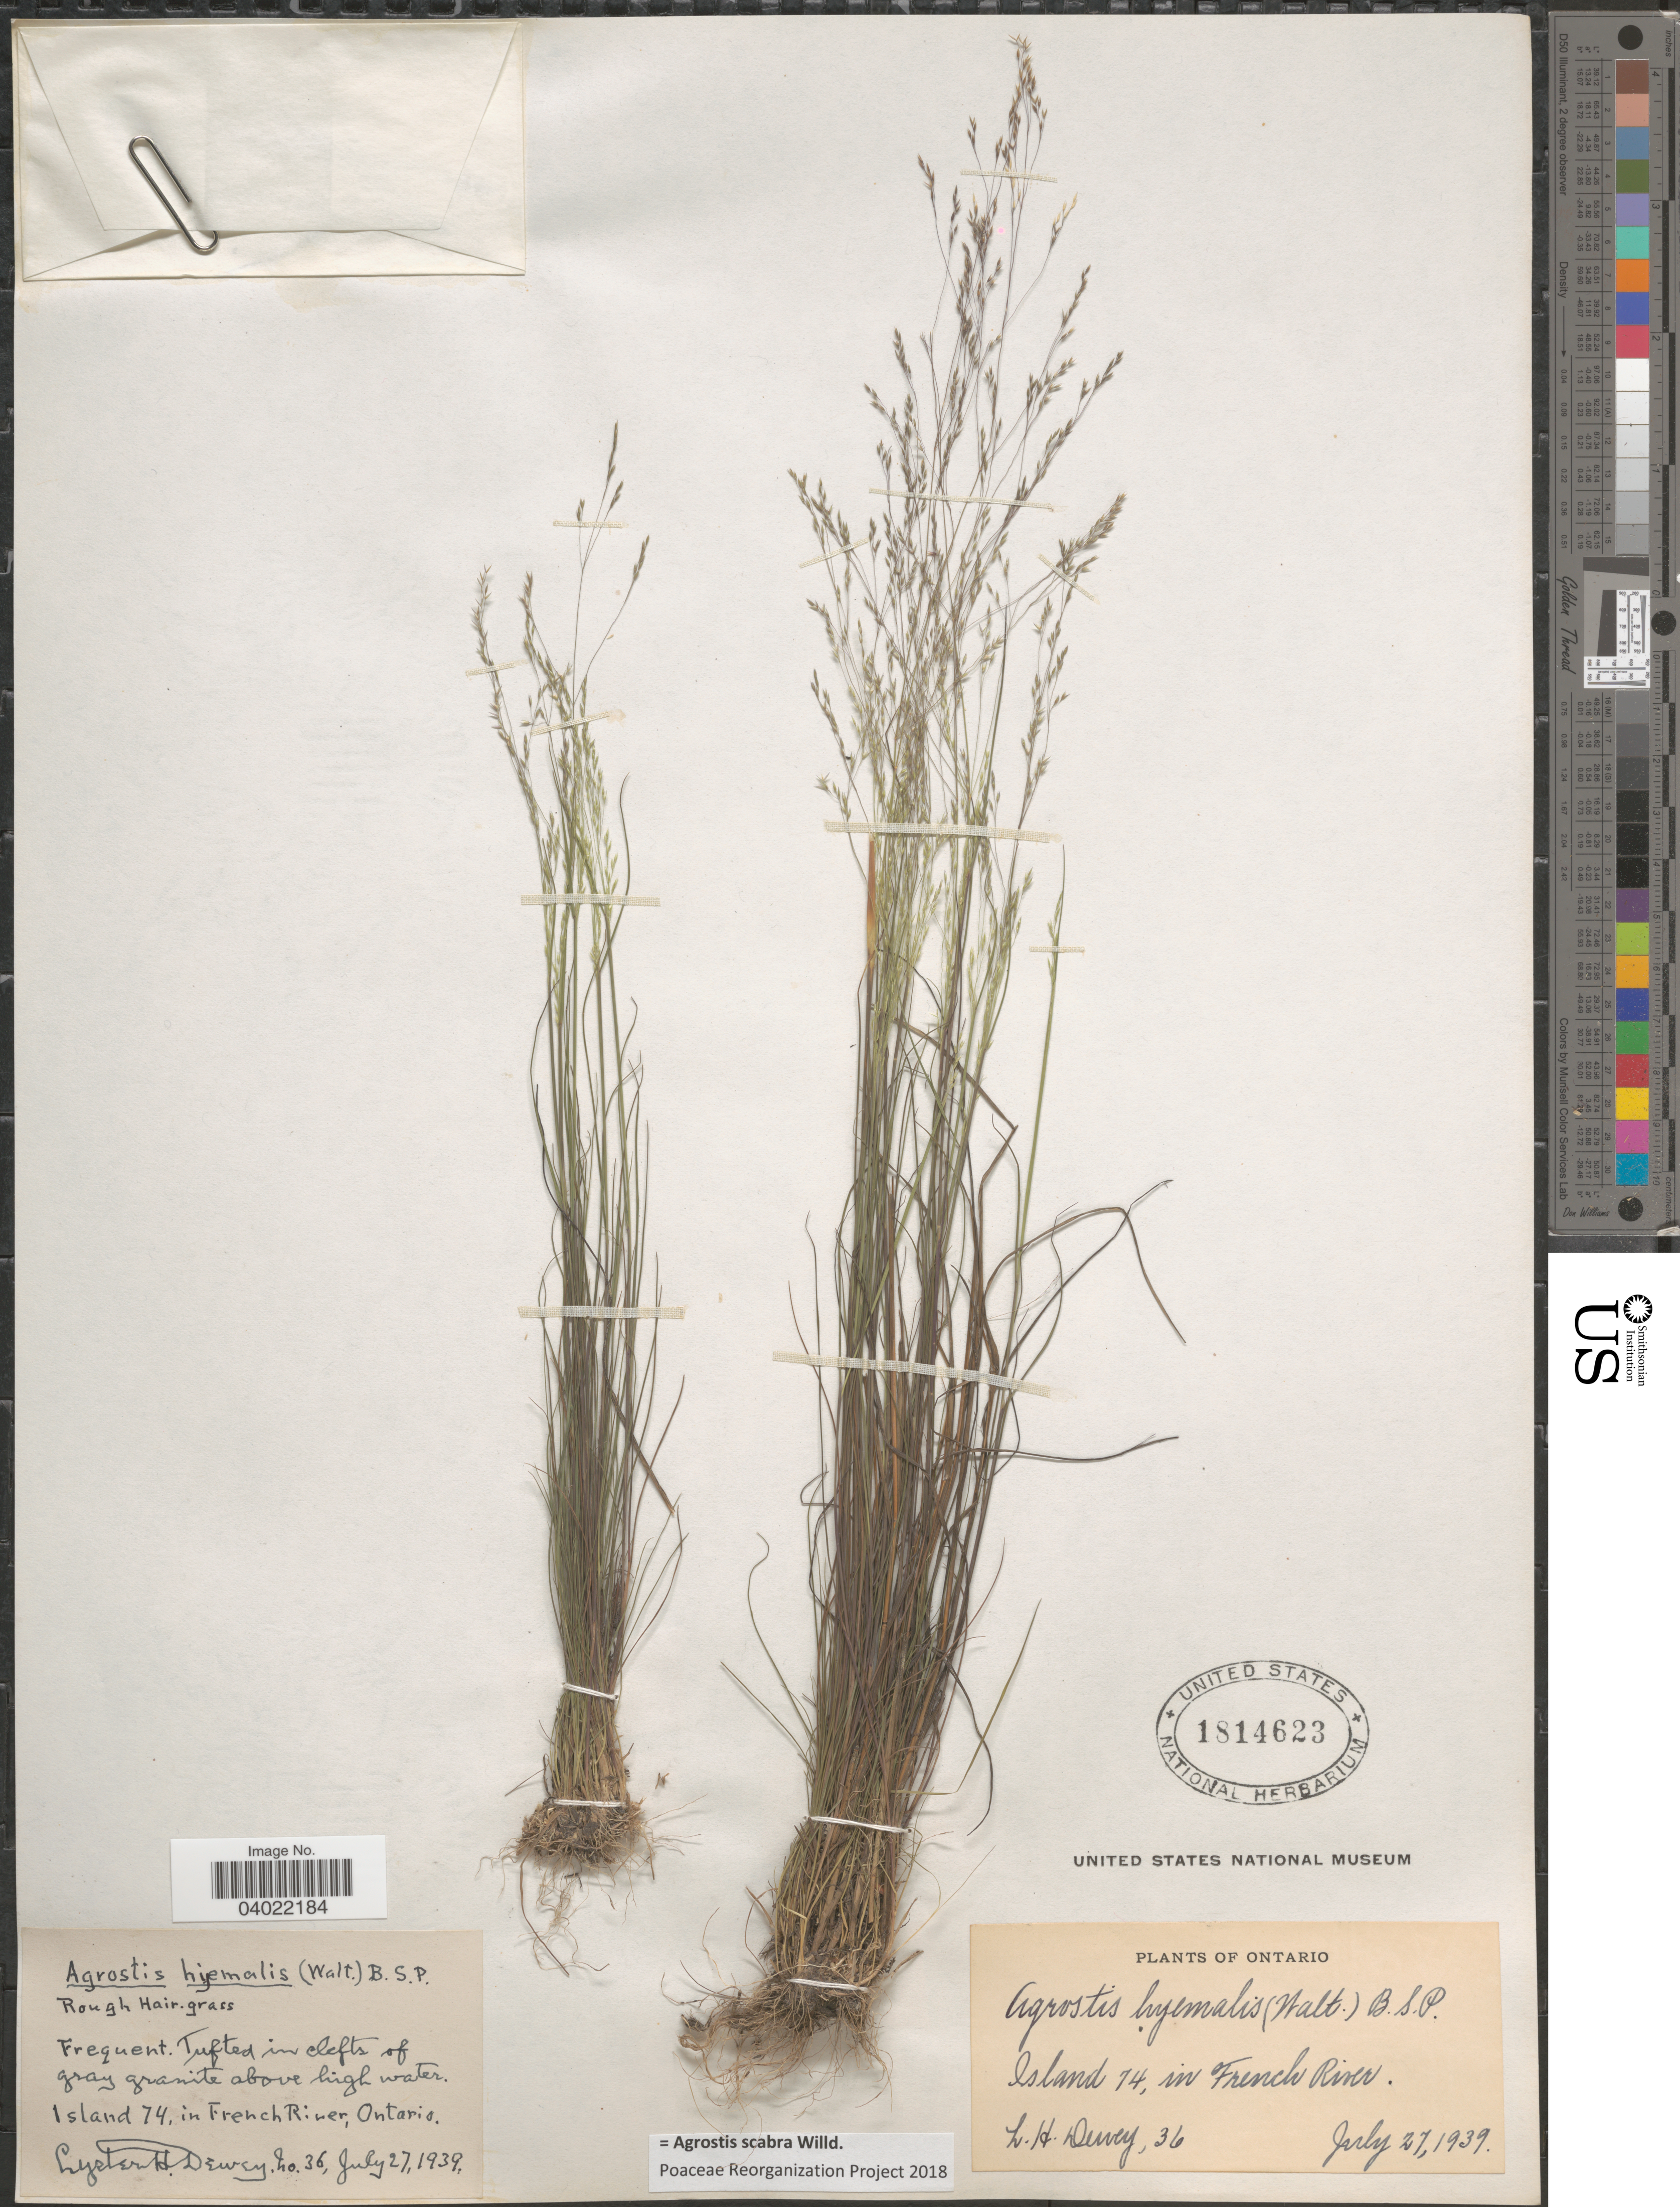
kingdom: Plantae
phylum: Tracheophyta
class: Liliopsida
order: Poales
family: Poaceae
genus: Agrostis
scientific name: Agrostis scabra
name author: Willd.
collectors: L. H. Dewey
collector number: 36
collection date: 1939-07-27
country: Canada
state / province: Ontario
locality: Island 74, in French River.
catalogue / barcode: US 1814623